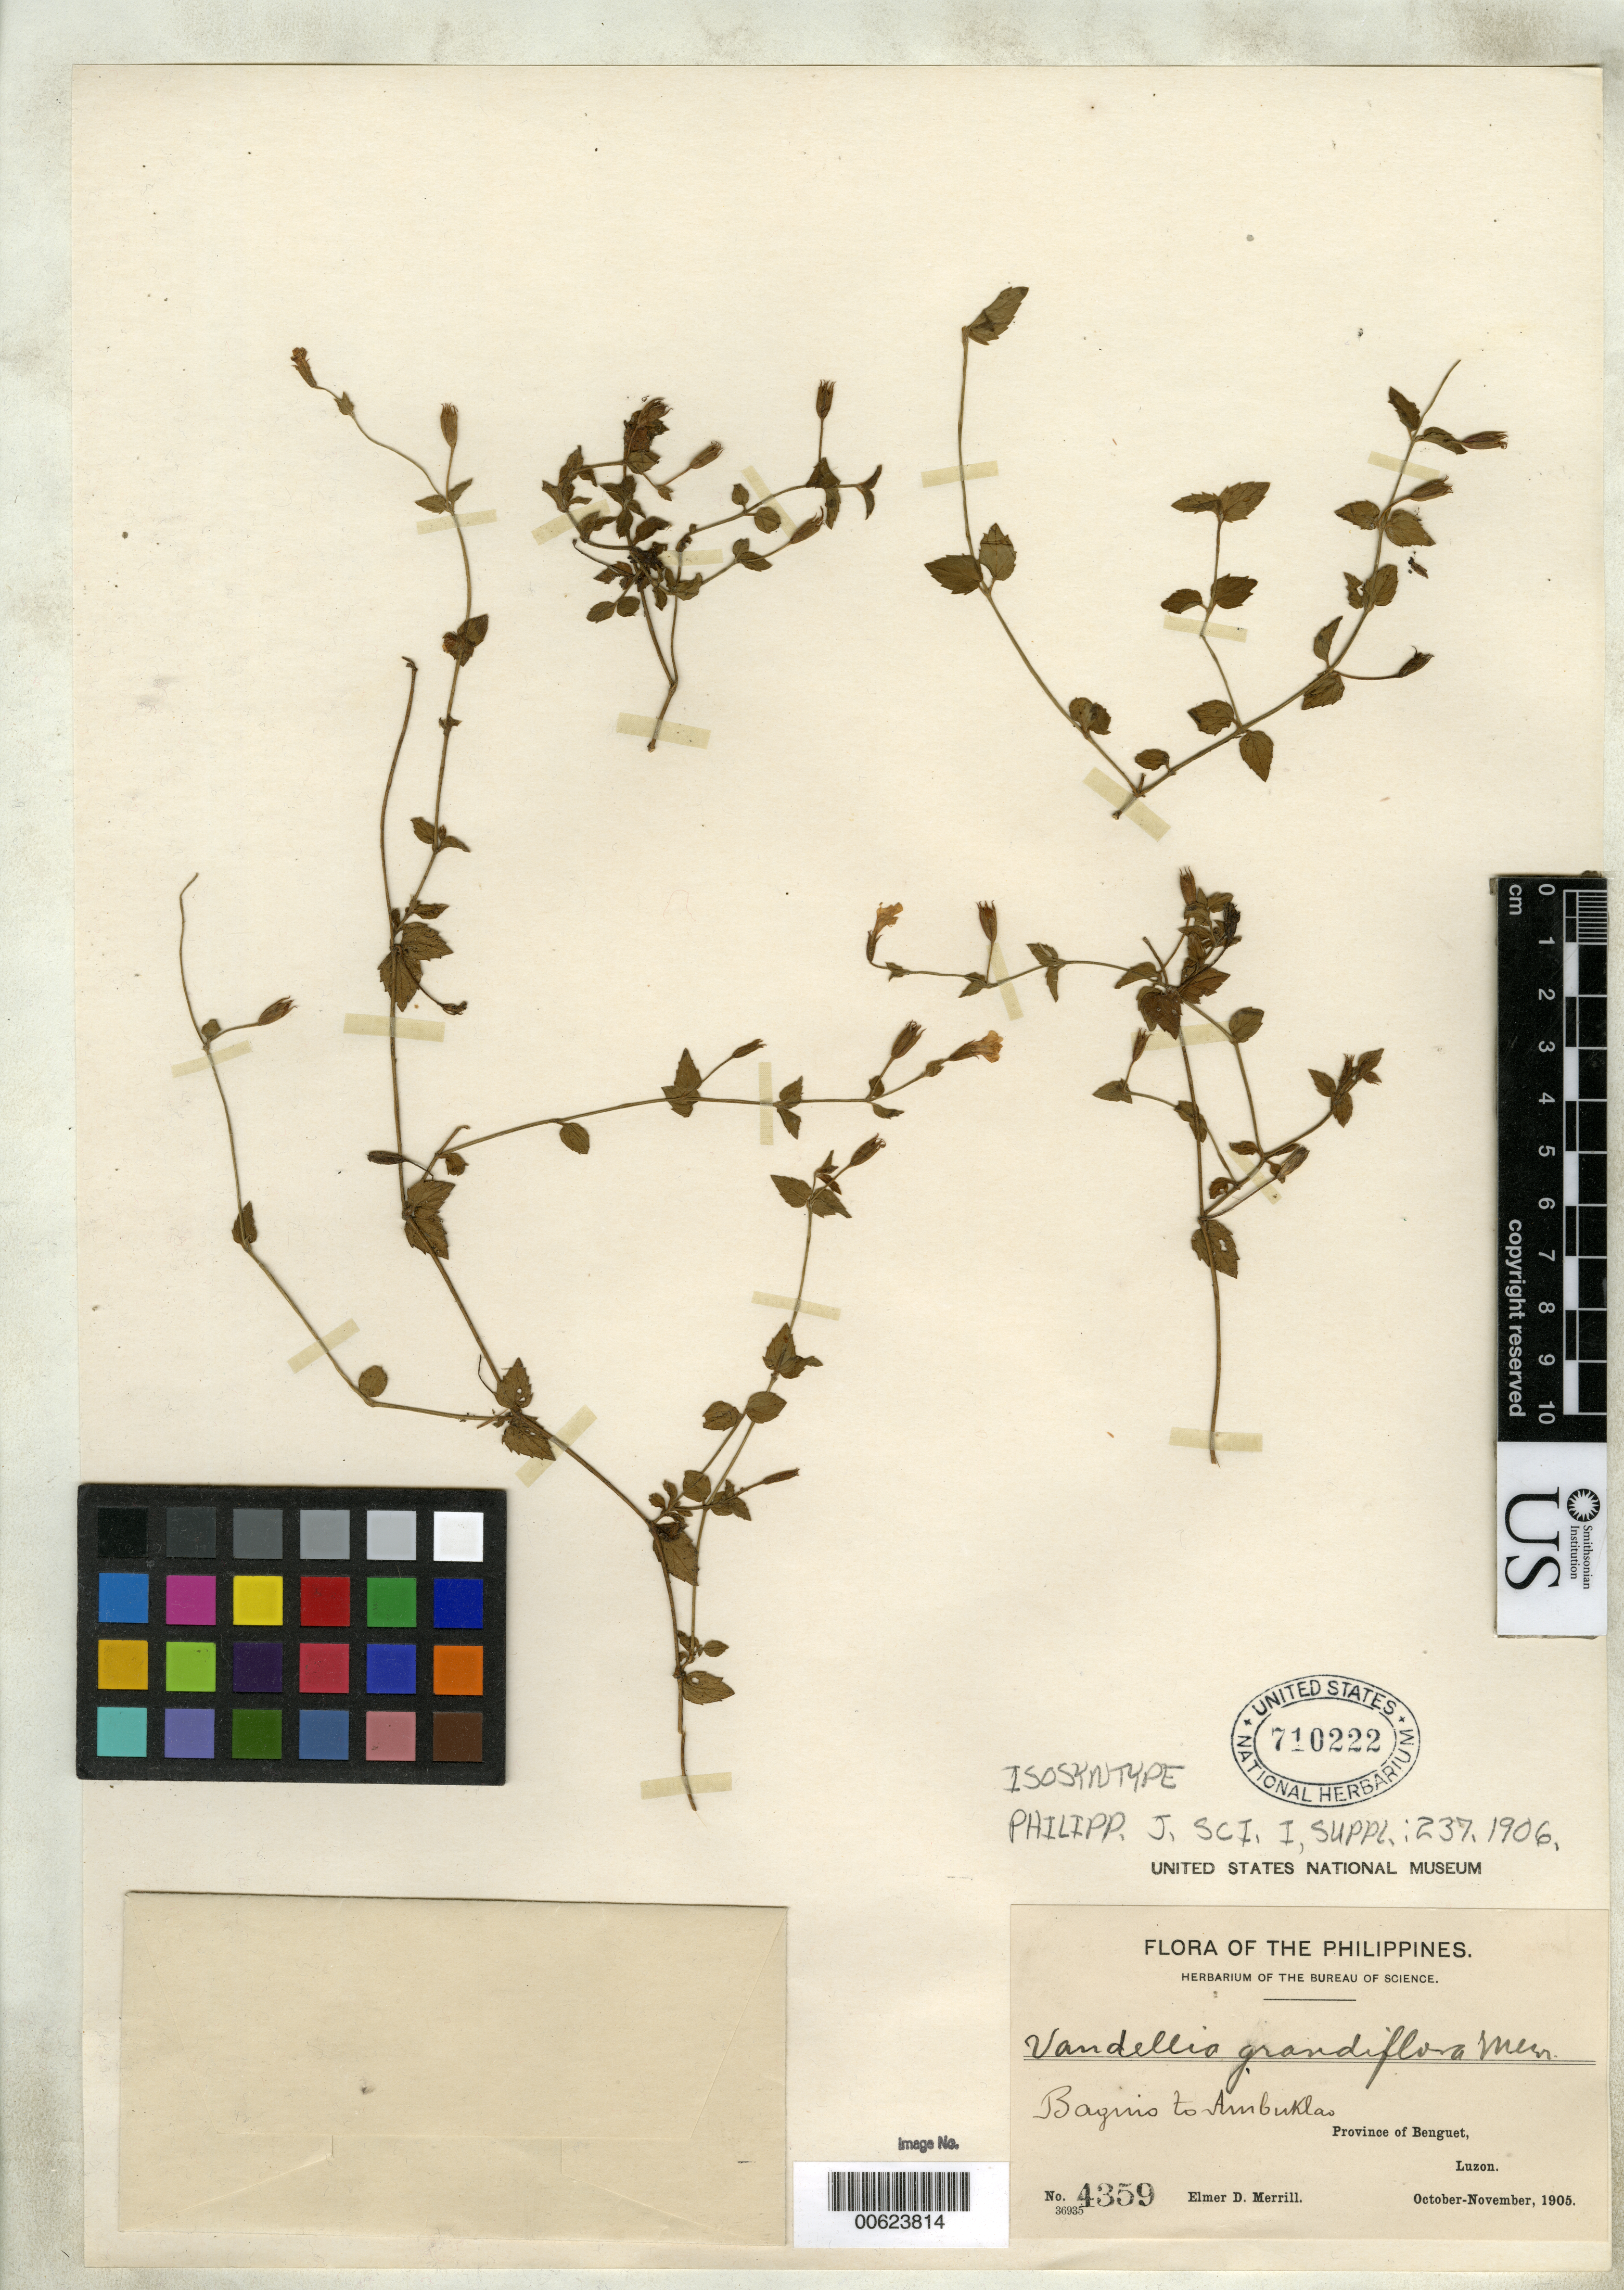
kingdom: Plantae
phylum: Tracheophyta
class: Magnoliopsida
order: Lamiales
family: Linderniaceae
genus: Vandellia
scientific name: Vandellia grandiflora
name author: Merr.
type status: Isosyntype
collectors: E. D. Merrill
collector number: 4359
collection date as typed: Oct 1905 to -- Nov 1905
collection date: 1905-10/1905-11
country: Philippines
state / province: Cordillera (Administrative Region)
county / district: Benguet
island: Luzon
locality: Baguio to Ambuklao.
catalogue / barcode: US 710222